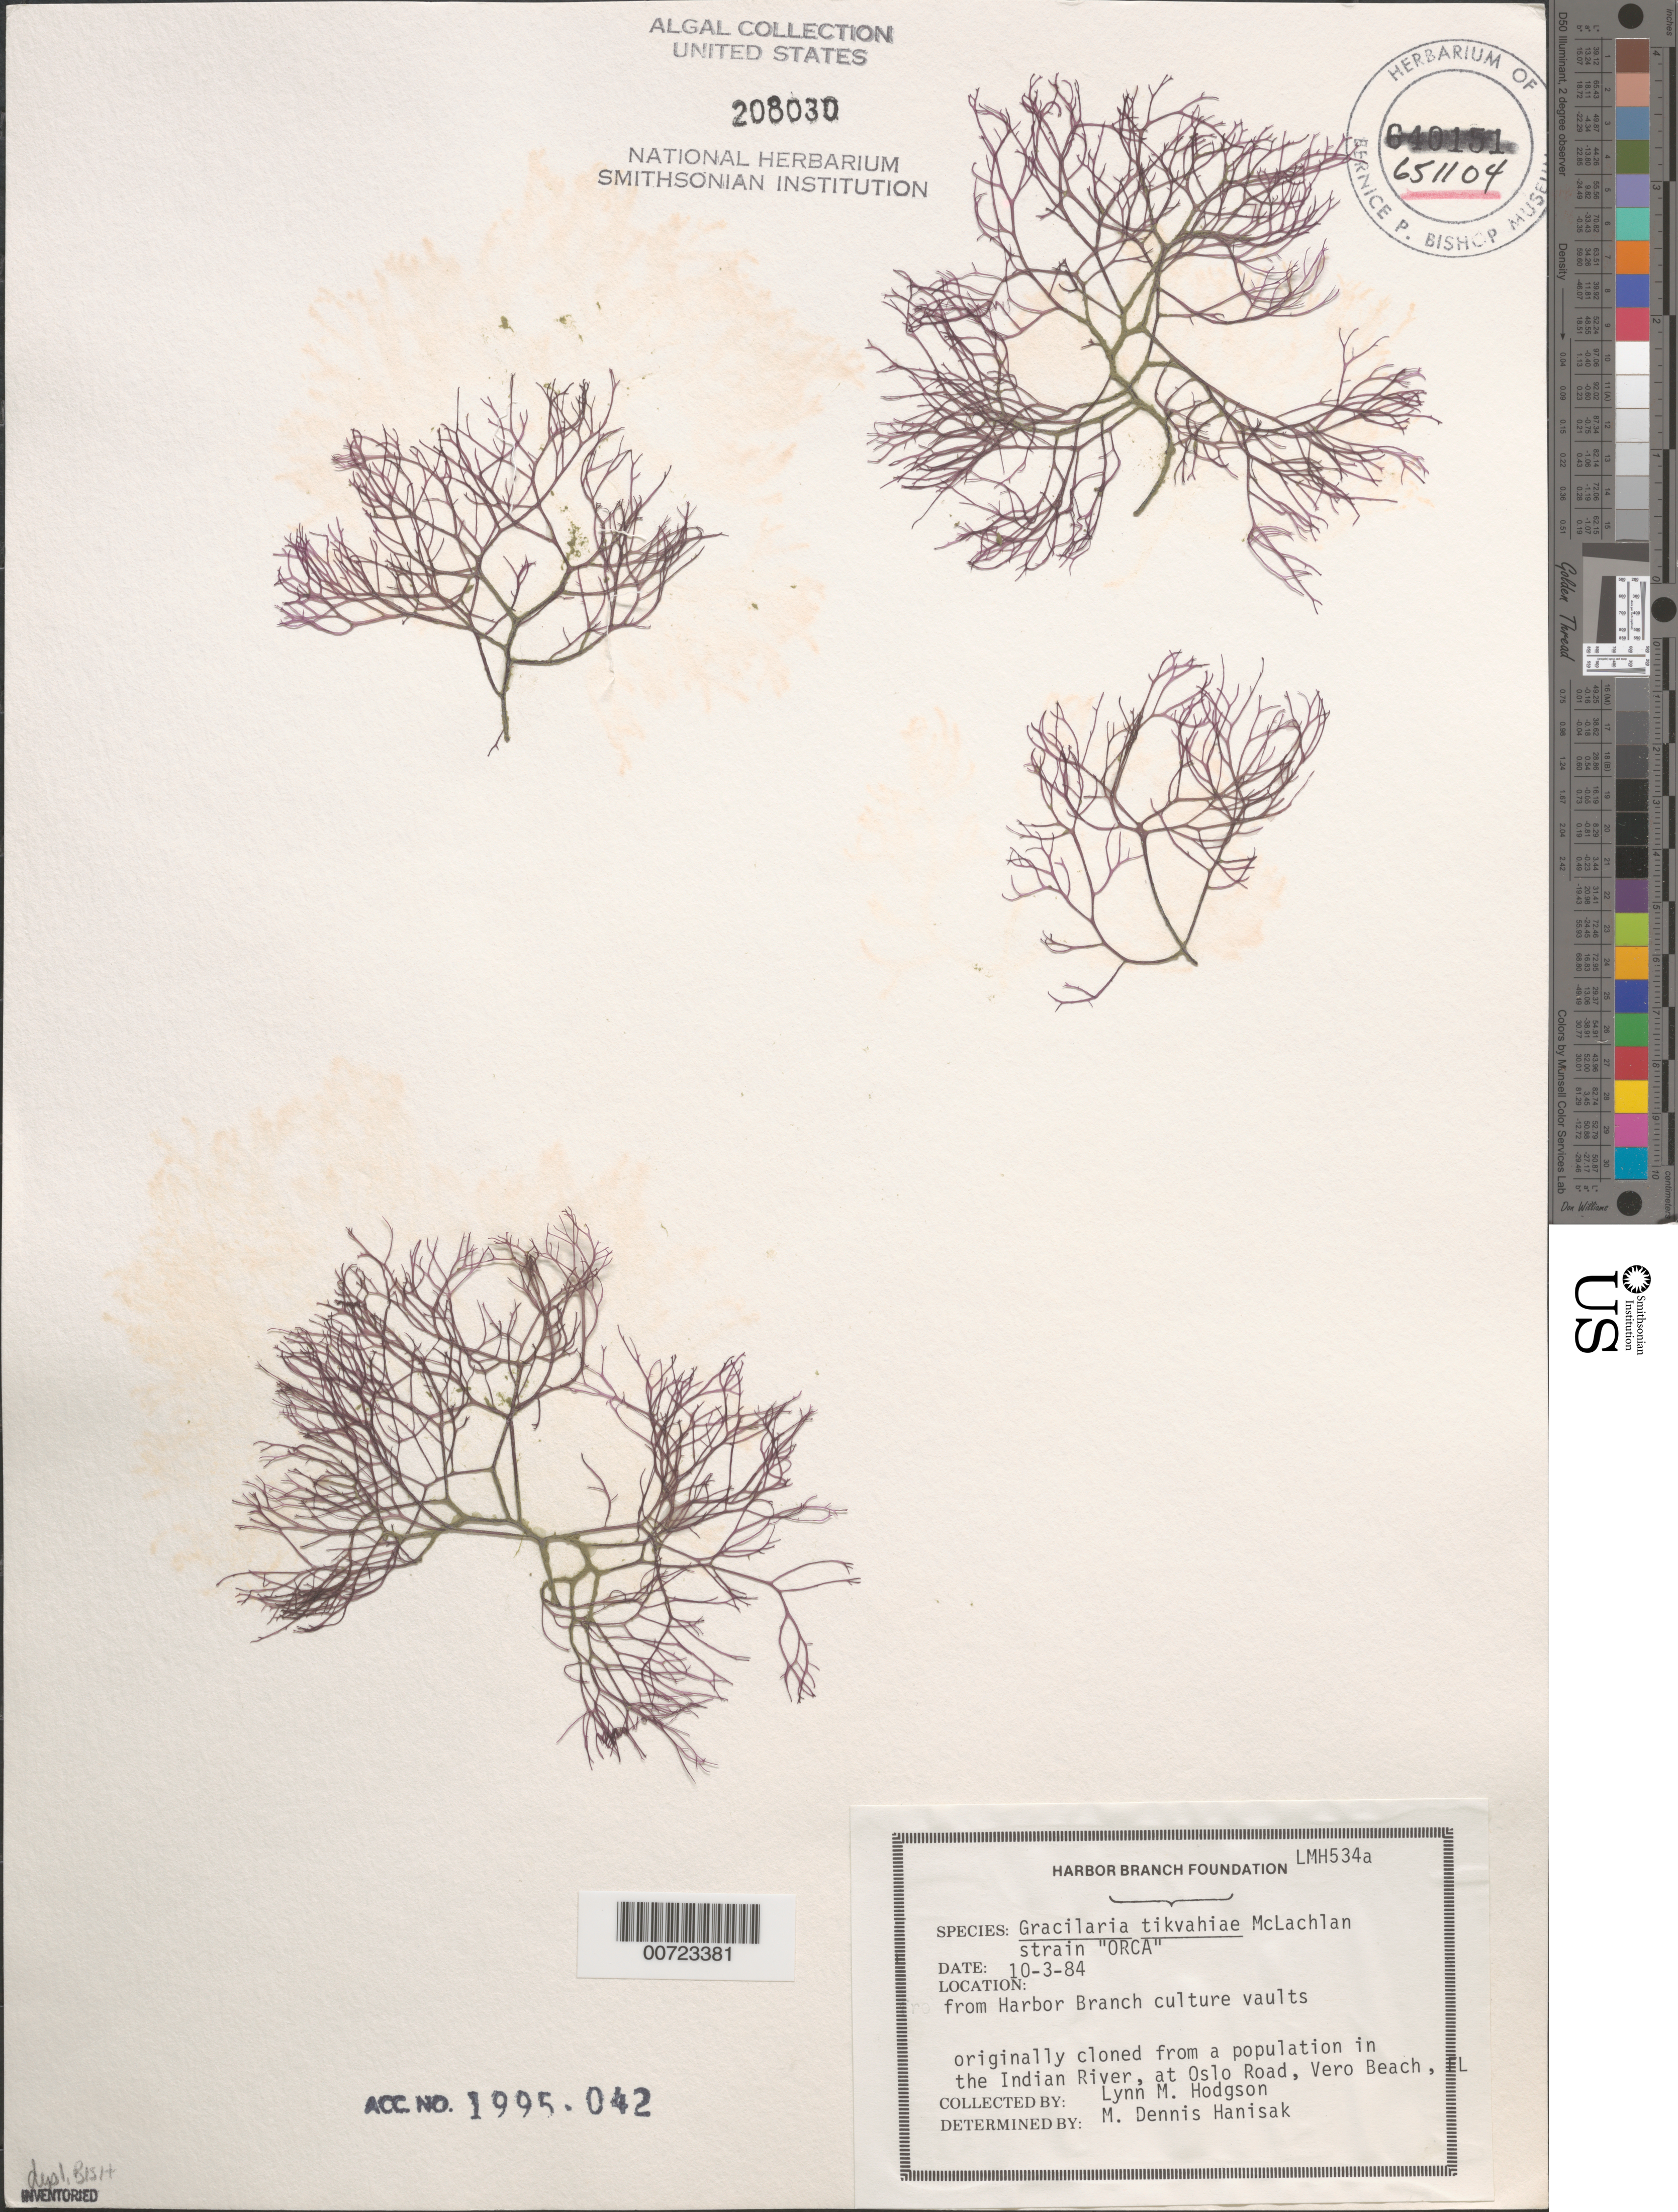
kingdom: Plantae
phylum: Rhodophyta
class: Florideophyceae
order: Gracilariales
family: Gracilariaceae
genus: Gracilaria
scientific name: Gracilaria tikvahiae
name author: McLachlan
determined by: Hanisak, M. D.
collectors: L. M. Hodgson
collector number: LMH 534a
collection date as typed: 03 Oct 1984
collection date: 1984-10-03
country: United States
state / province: Florida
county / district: Indian River County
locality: Indian River, Oslo Road, Vero Beach (original collecting site)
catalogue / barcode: US 208030